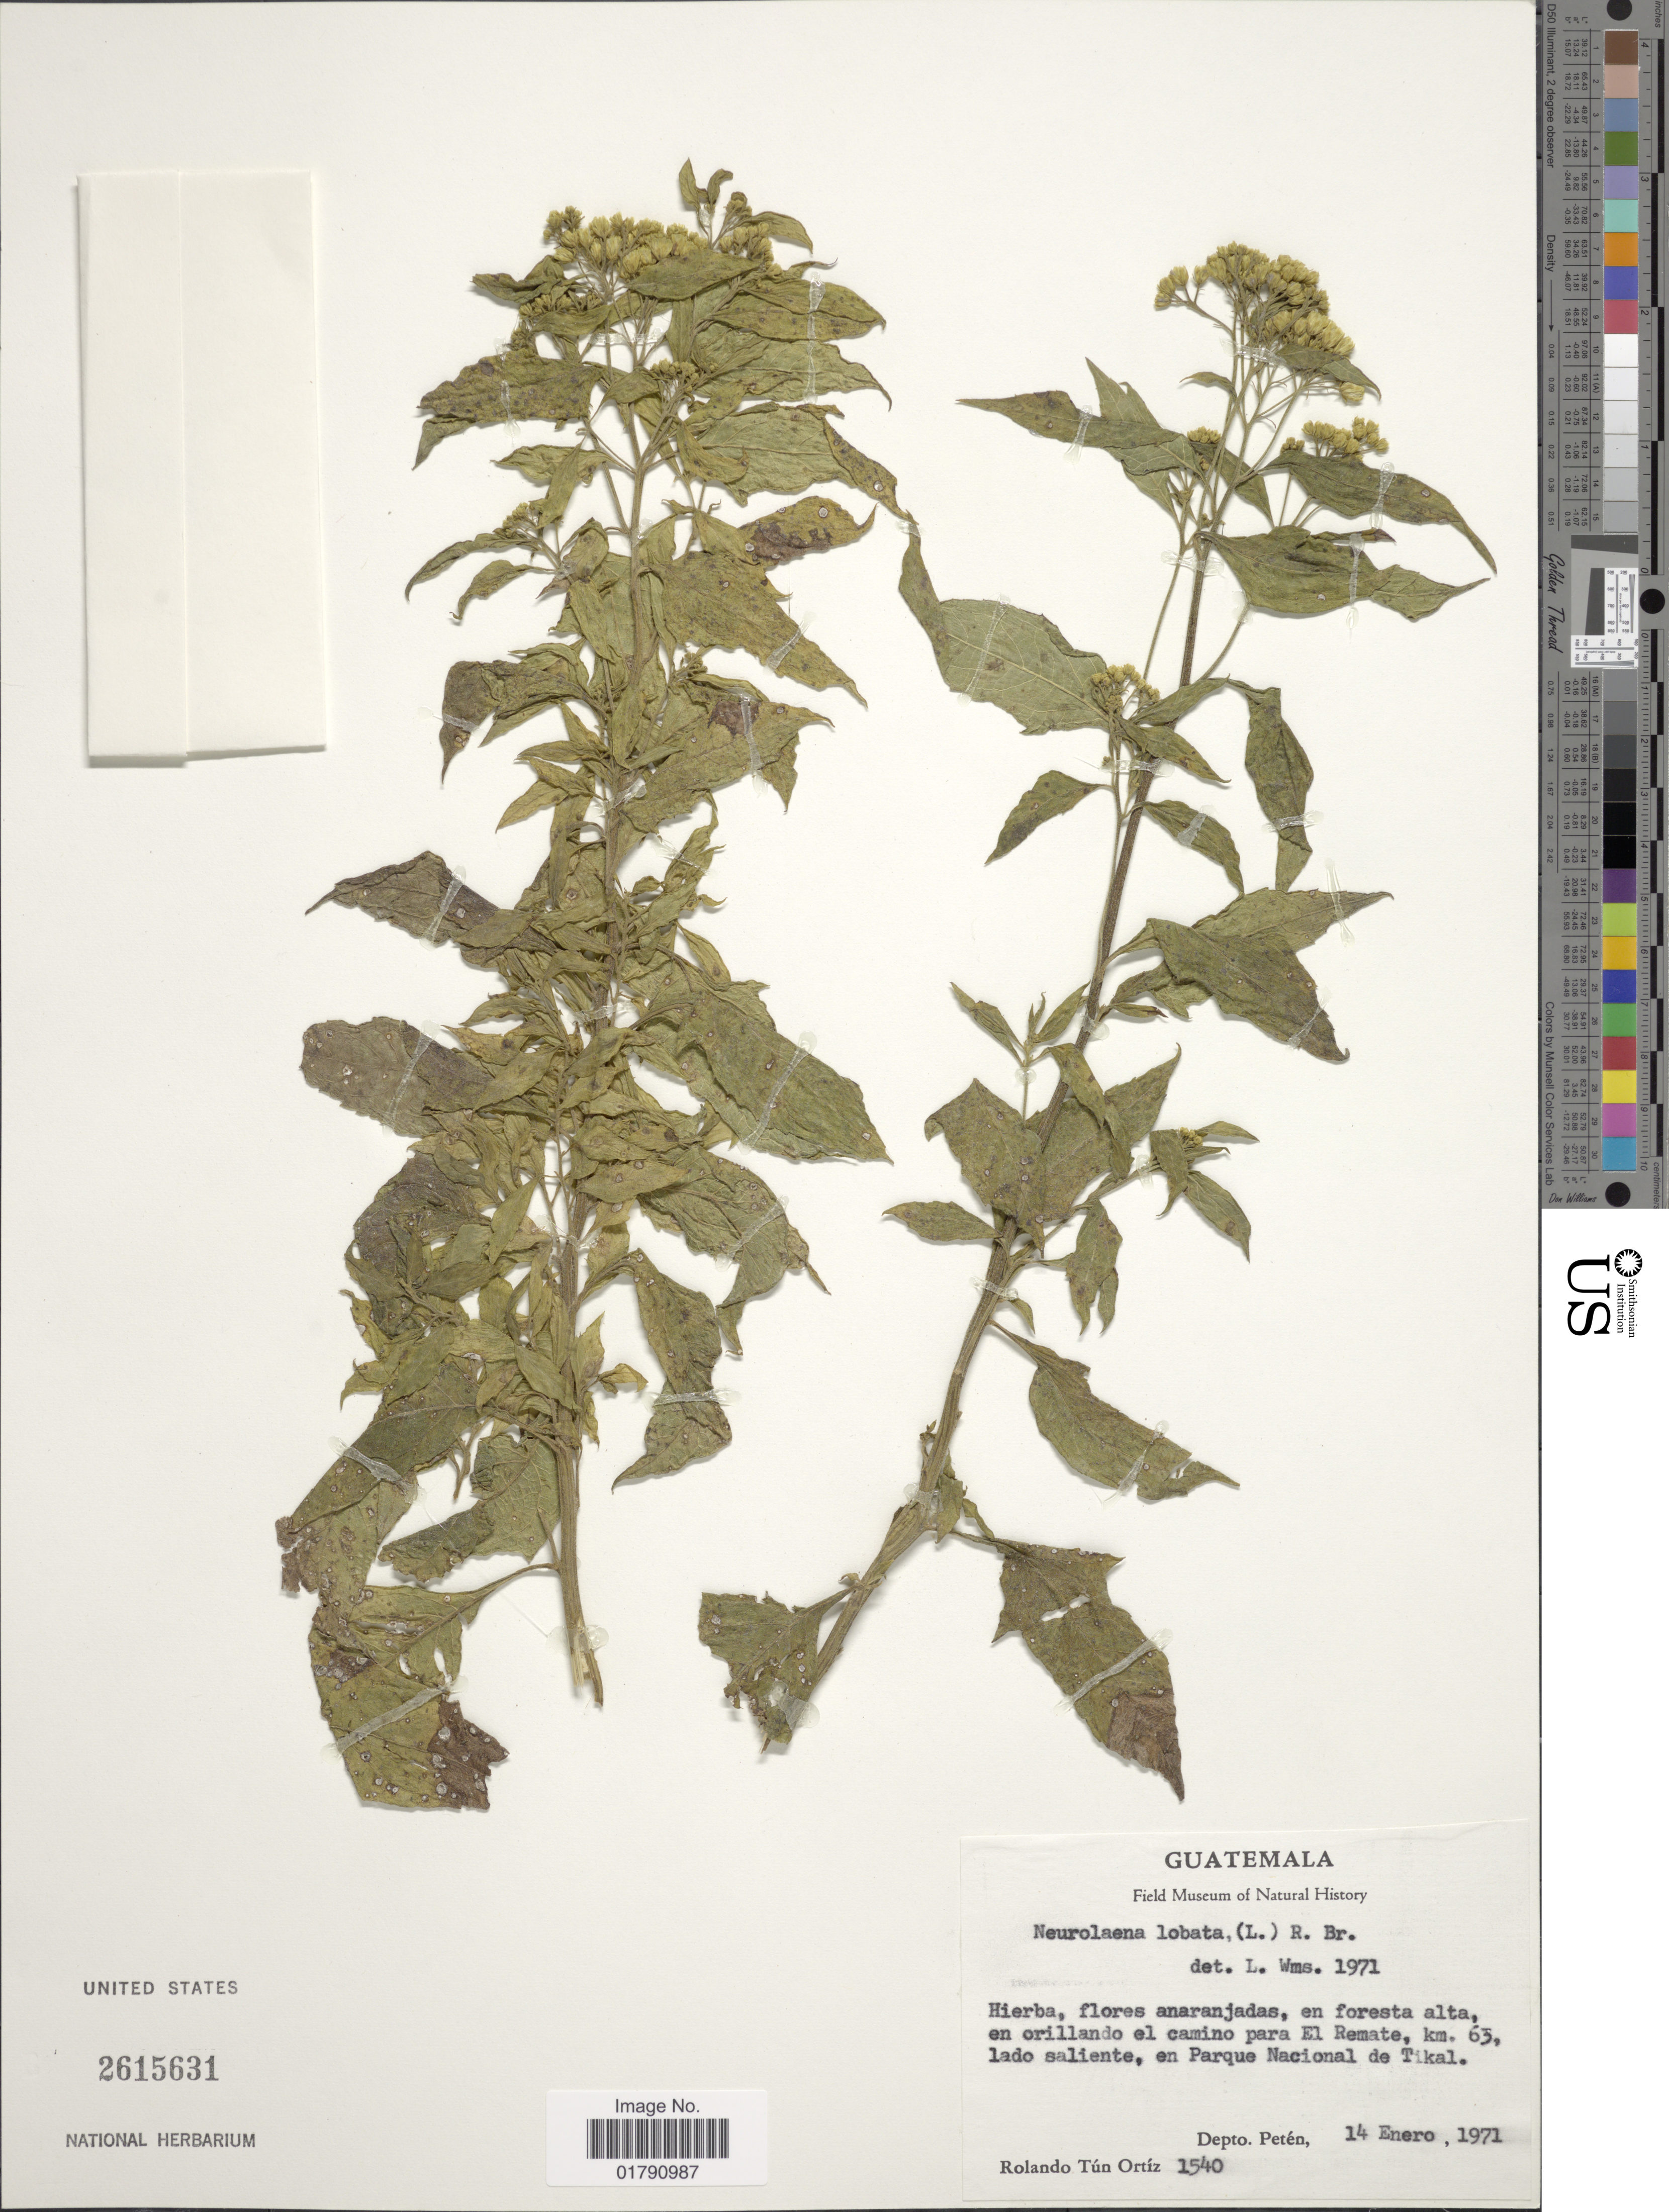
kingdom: Plantae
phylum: Tracheophyta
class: Magnoliopsida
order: Asterales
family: Asteraceae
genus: Neurolaena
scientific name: Neurolaena lobata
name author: (L.) R. Br. ex Cass.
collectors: R. T. Ortíz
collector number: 1540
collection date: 1971-01-14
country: Guatemala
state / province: El Petén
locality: En orillando el camino para El Remate, km 63, lado saliente, en Parque Nacional de Tikal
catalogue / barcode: US 2615631